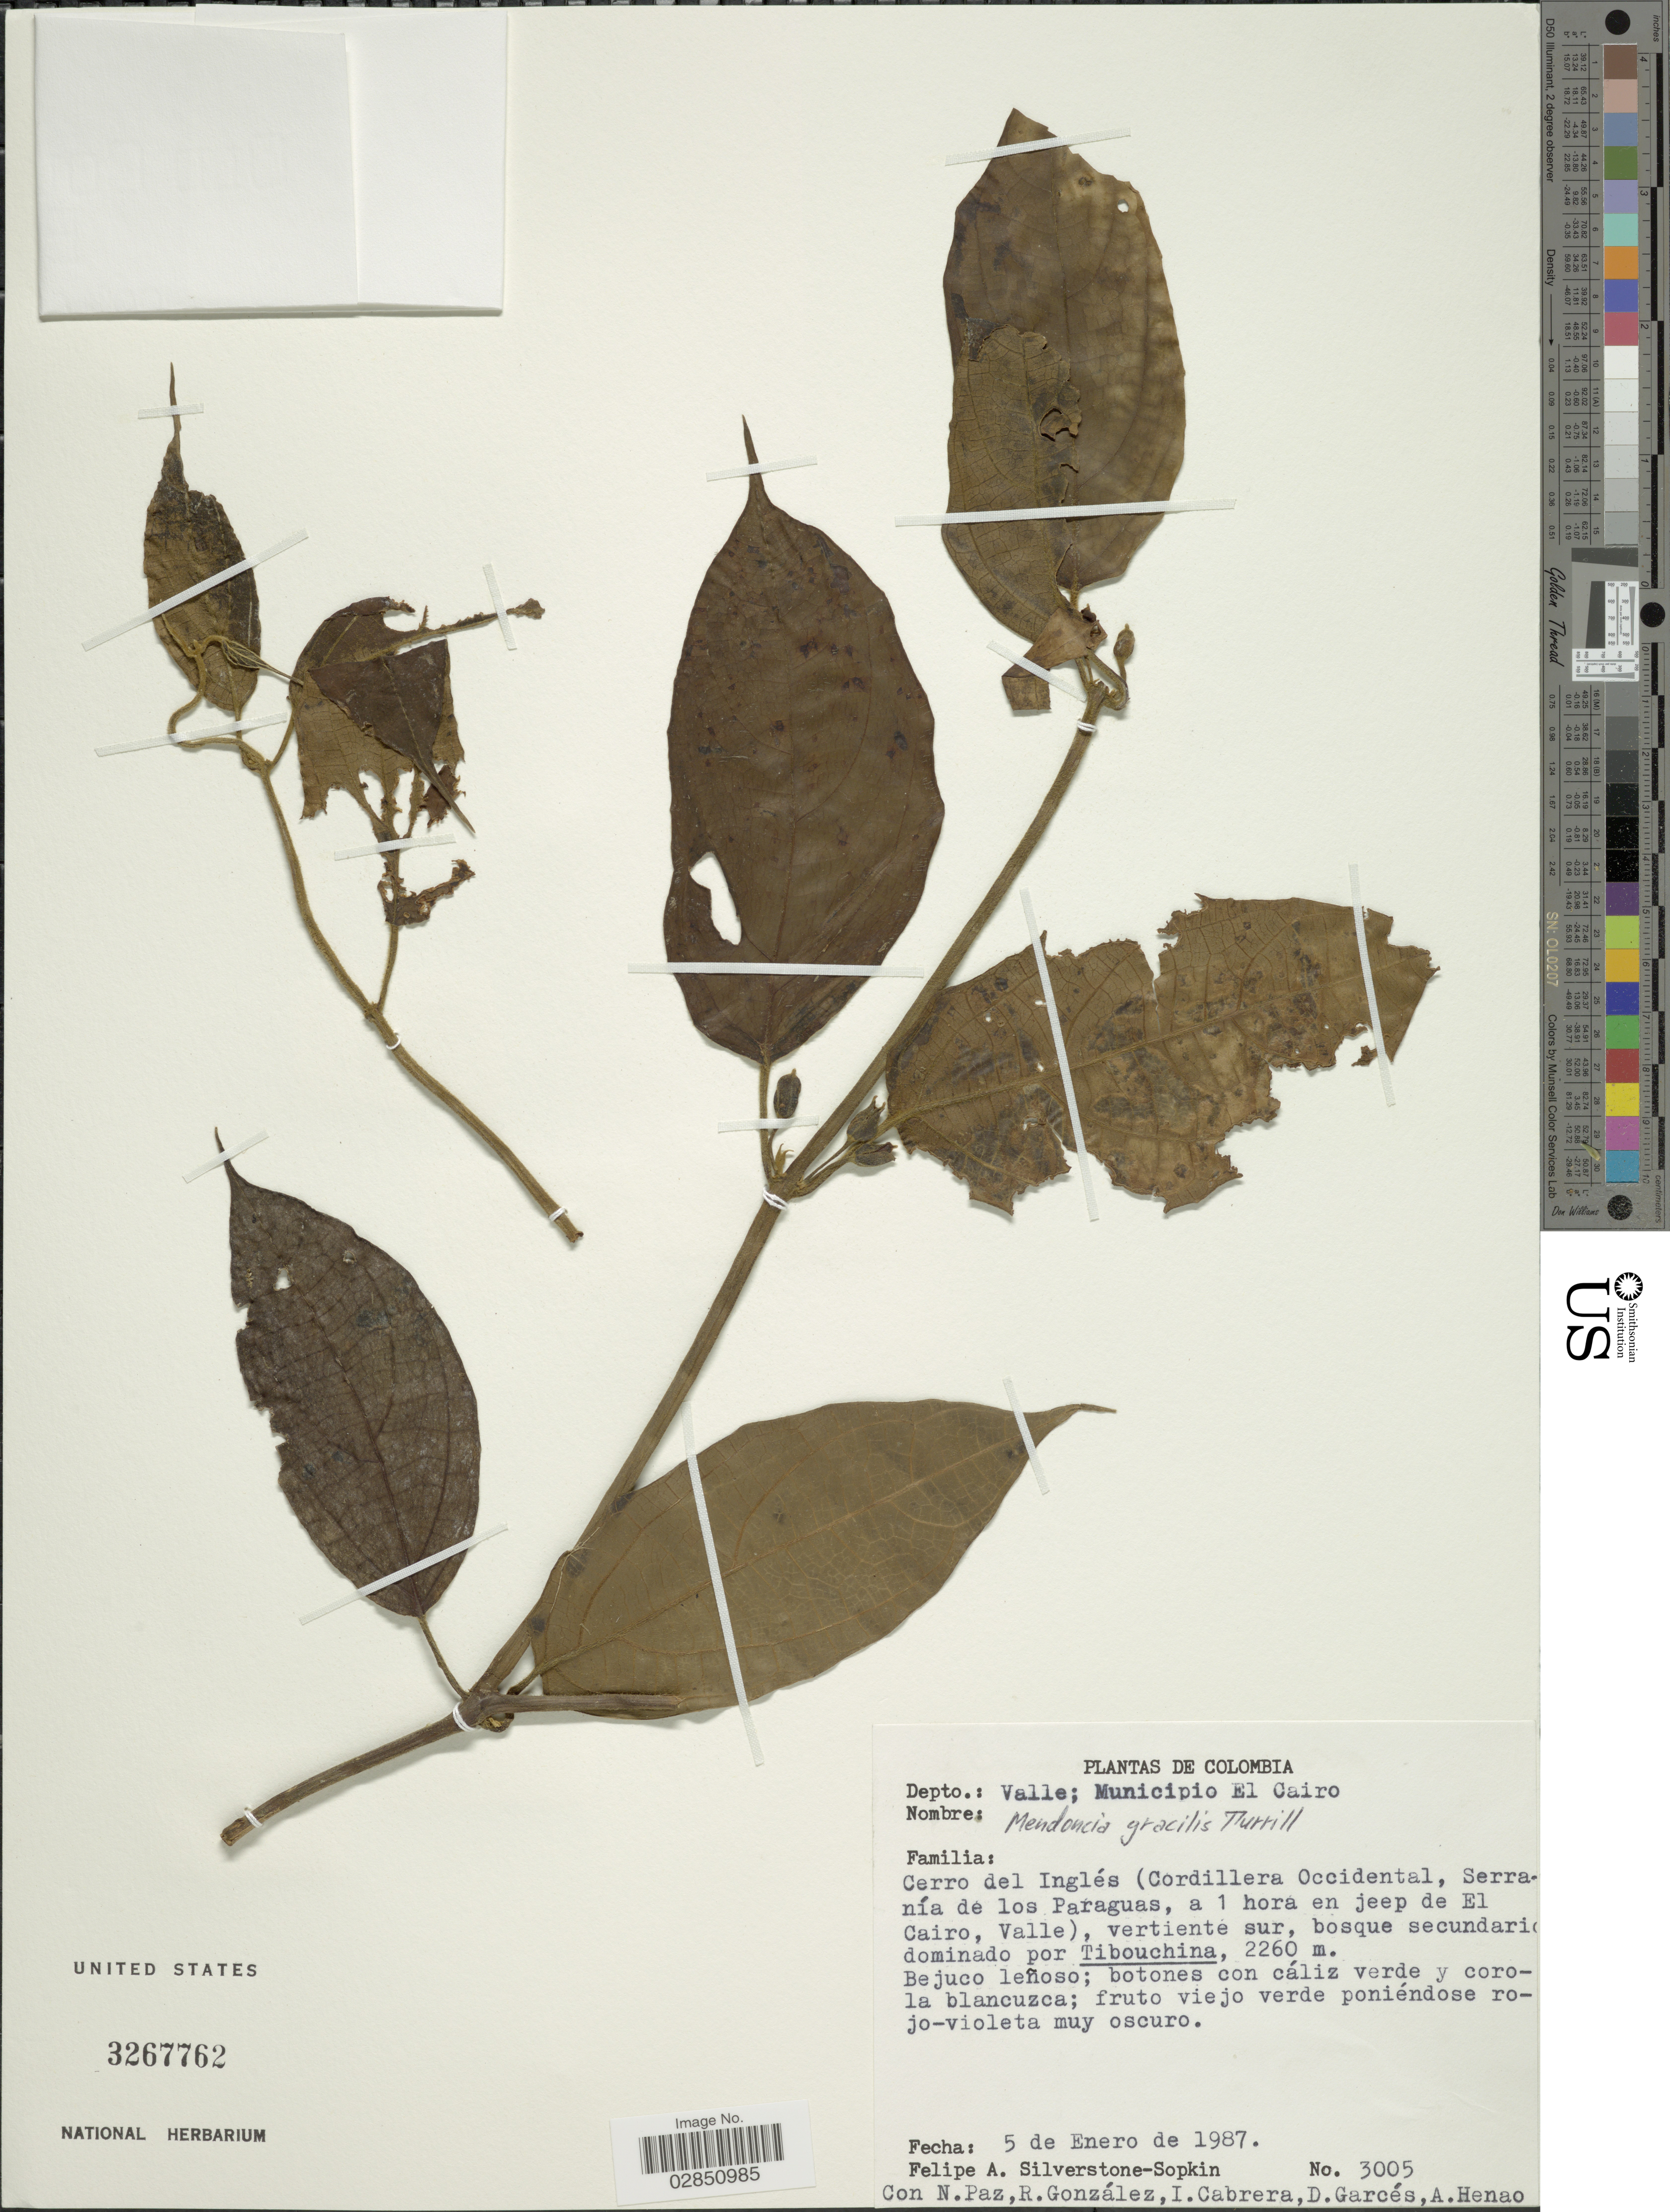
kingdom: Plantae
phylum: Tracheophyta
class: Magnoliopsida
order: Lamiales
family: Acanthaceae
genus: Mendoncia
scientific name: Mendoncia gracilis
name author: Turrill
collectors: P. A. Silverstone-Sopkin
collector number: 3005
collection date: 1987-01-05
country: Colombia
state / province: Valle del Cauca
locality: Depto. Valle, Municipio El Cairo, Cerro del Inglés (Cordillera Occidental, Serranía de los Paraguas, a 1 hora en jeep de El Cairo, Valle).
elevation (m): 2260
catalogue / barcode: US 3267762